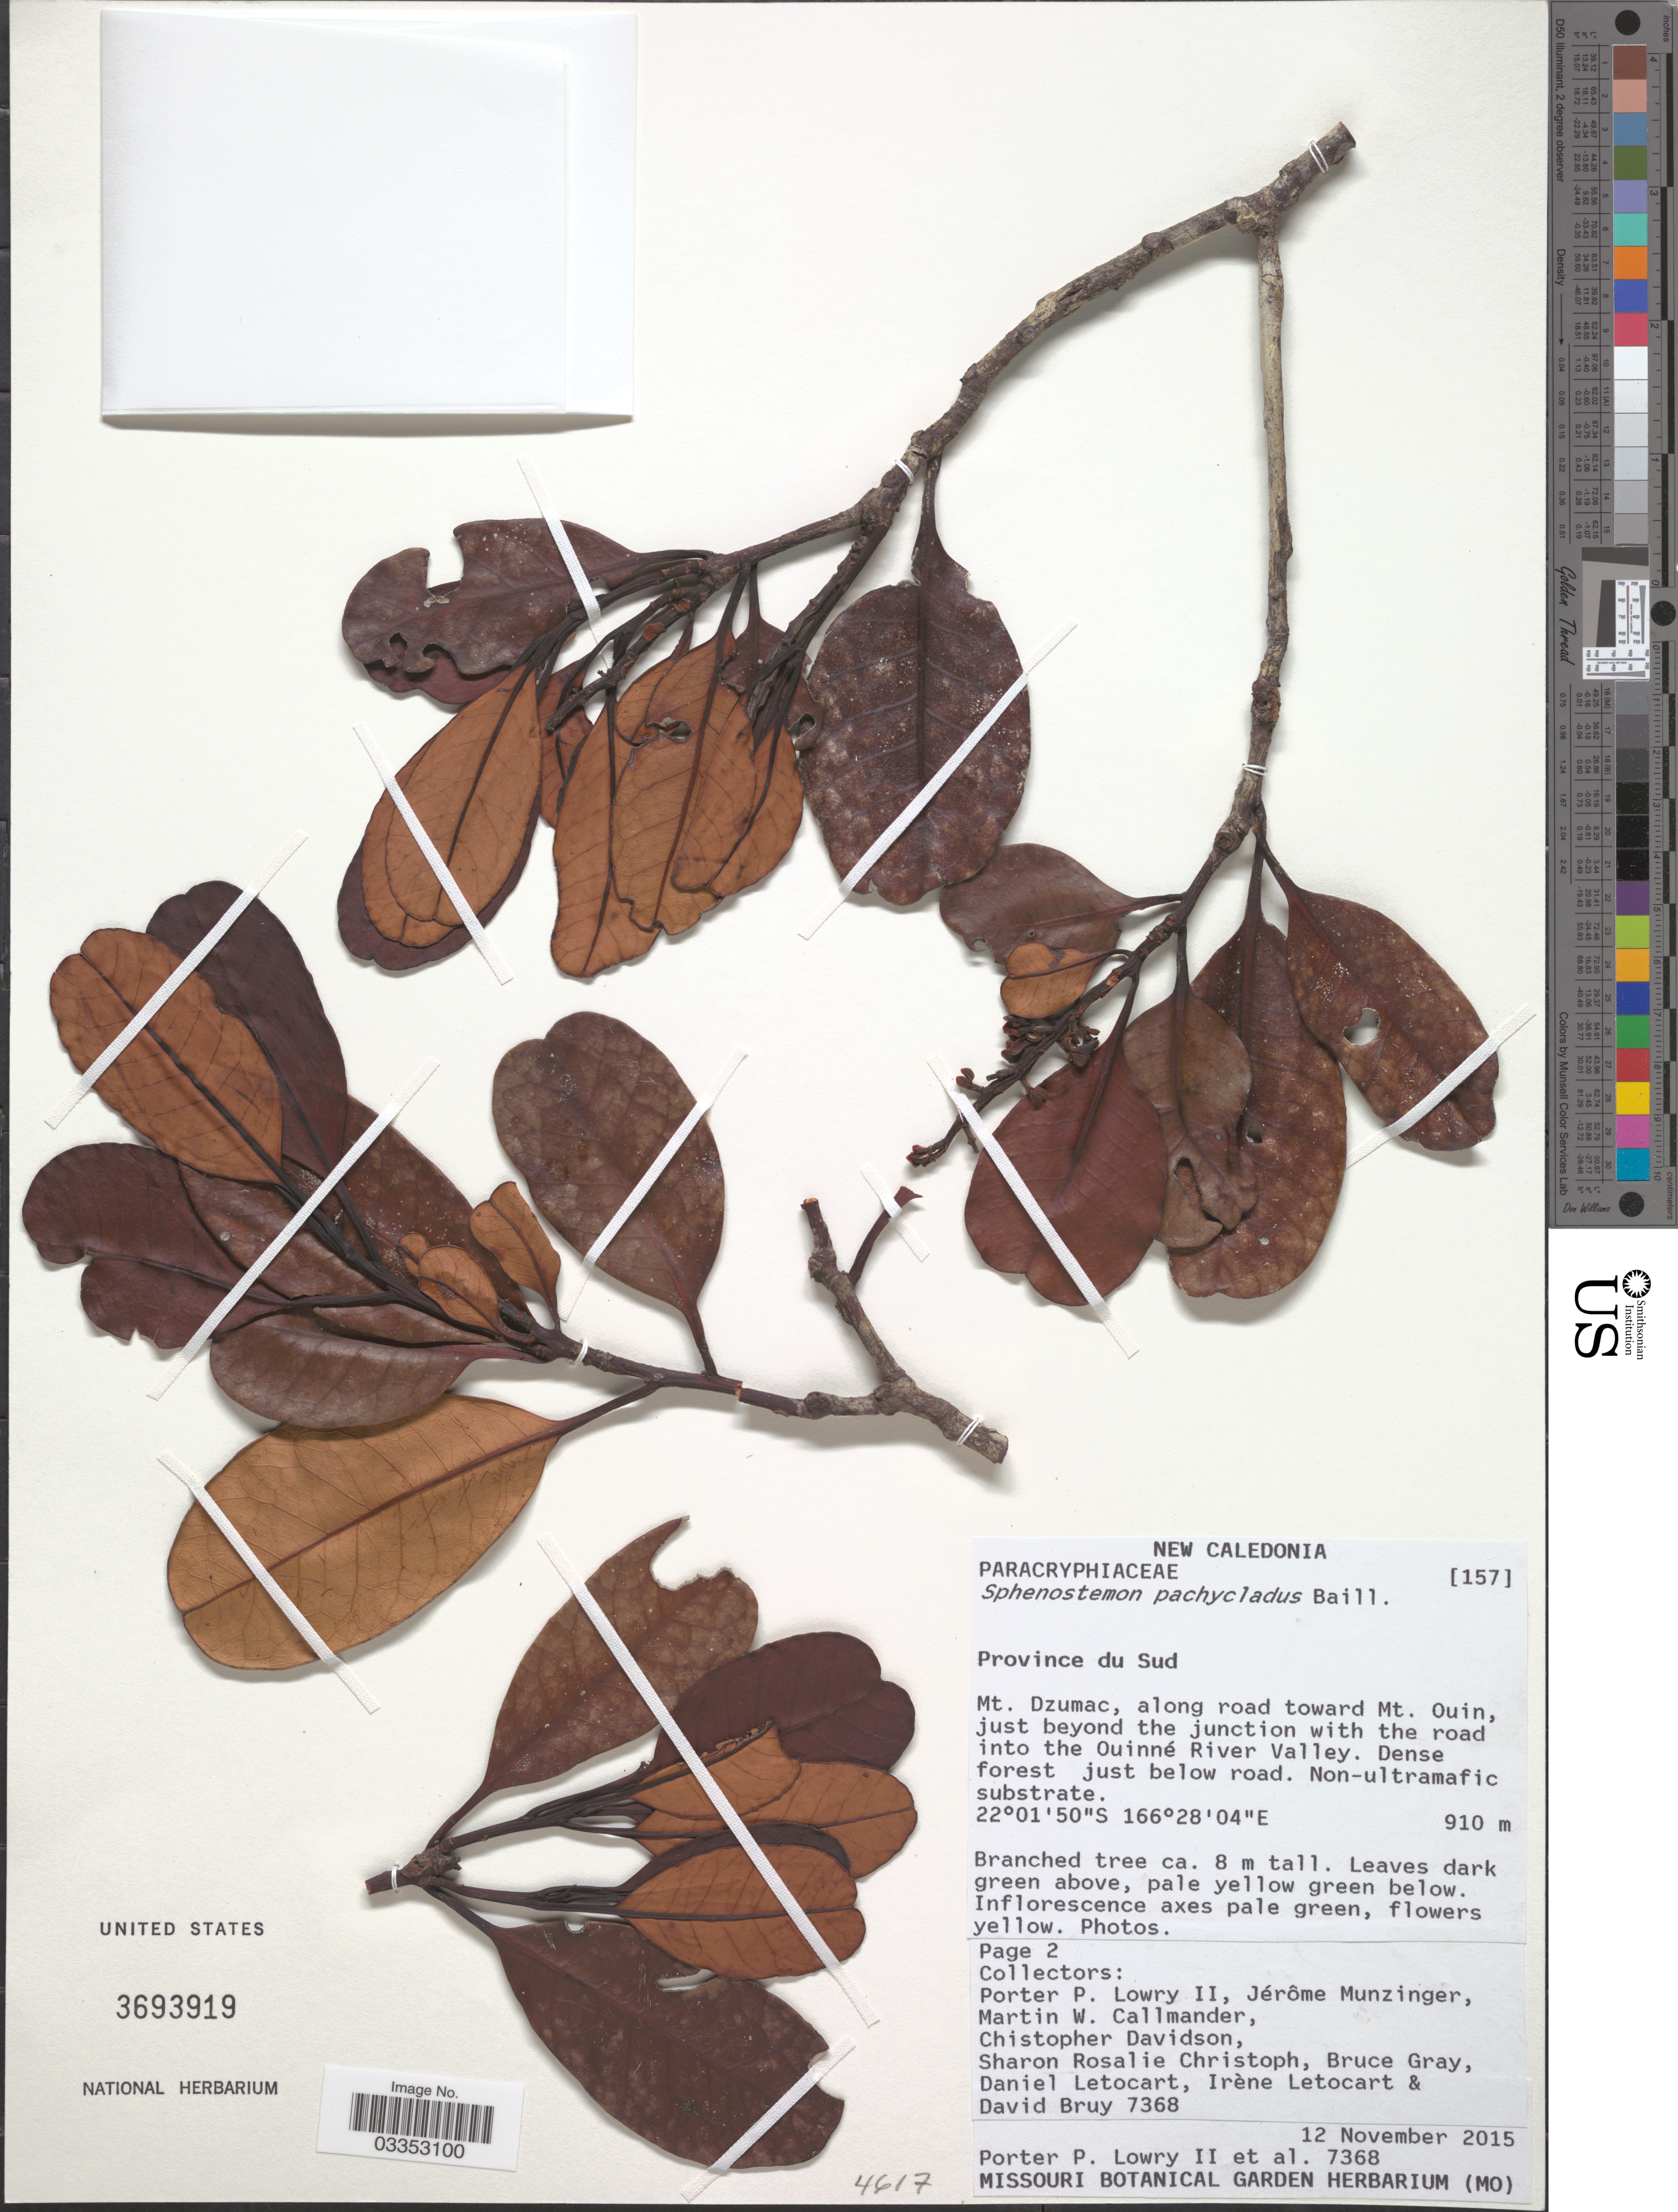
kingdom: Plantae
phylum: Tracheophyta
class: Magnoliopsida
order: Paracryphiales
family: Paracryphiaceae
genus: Sphenostemon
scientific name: Sphenostemon pachycladus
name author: Baill.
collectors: P. P. Lowry, J. K. Munzinger, M. Callmander, C. Davidson & et al.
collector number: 7368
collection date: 2015-11-12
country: New Caledonia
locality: Province du Sud. Mt. Dzumac, along road toward Mt. Ouin, just beyond the junction with the road into the Ouinné River Valley.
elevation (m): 910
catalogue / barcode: US 3693919